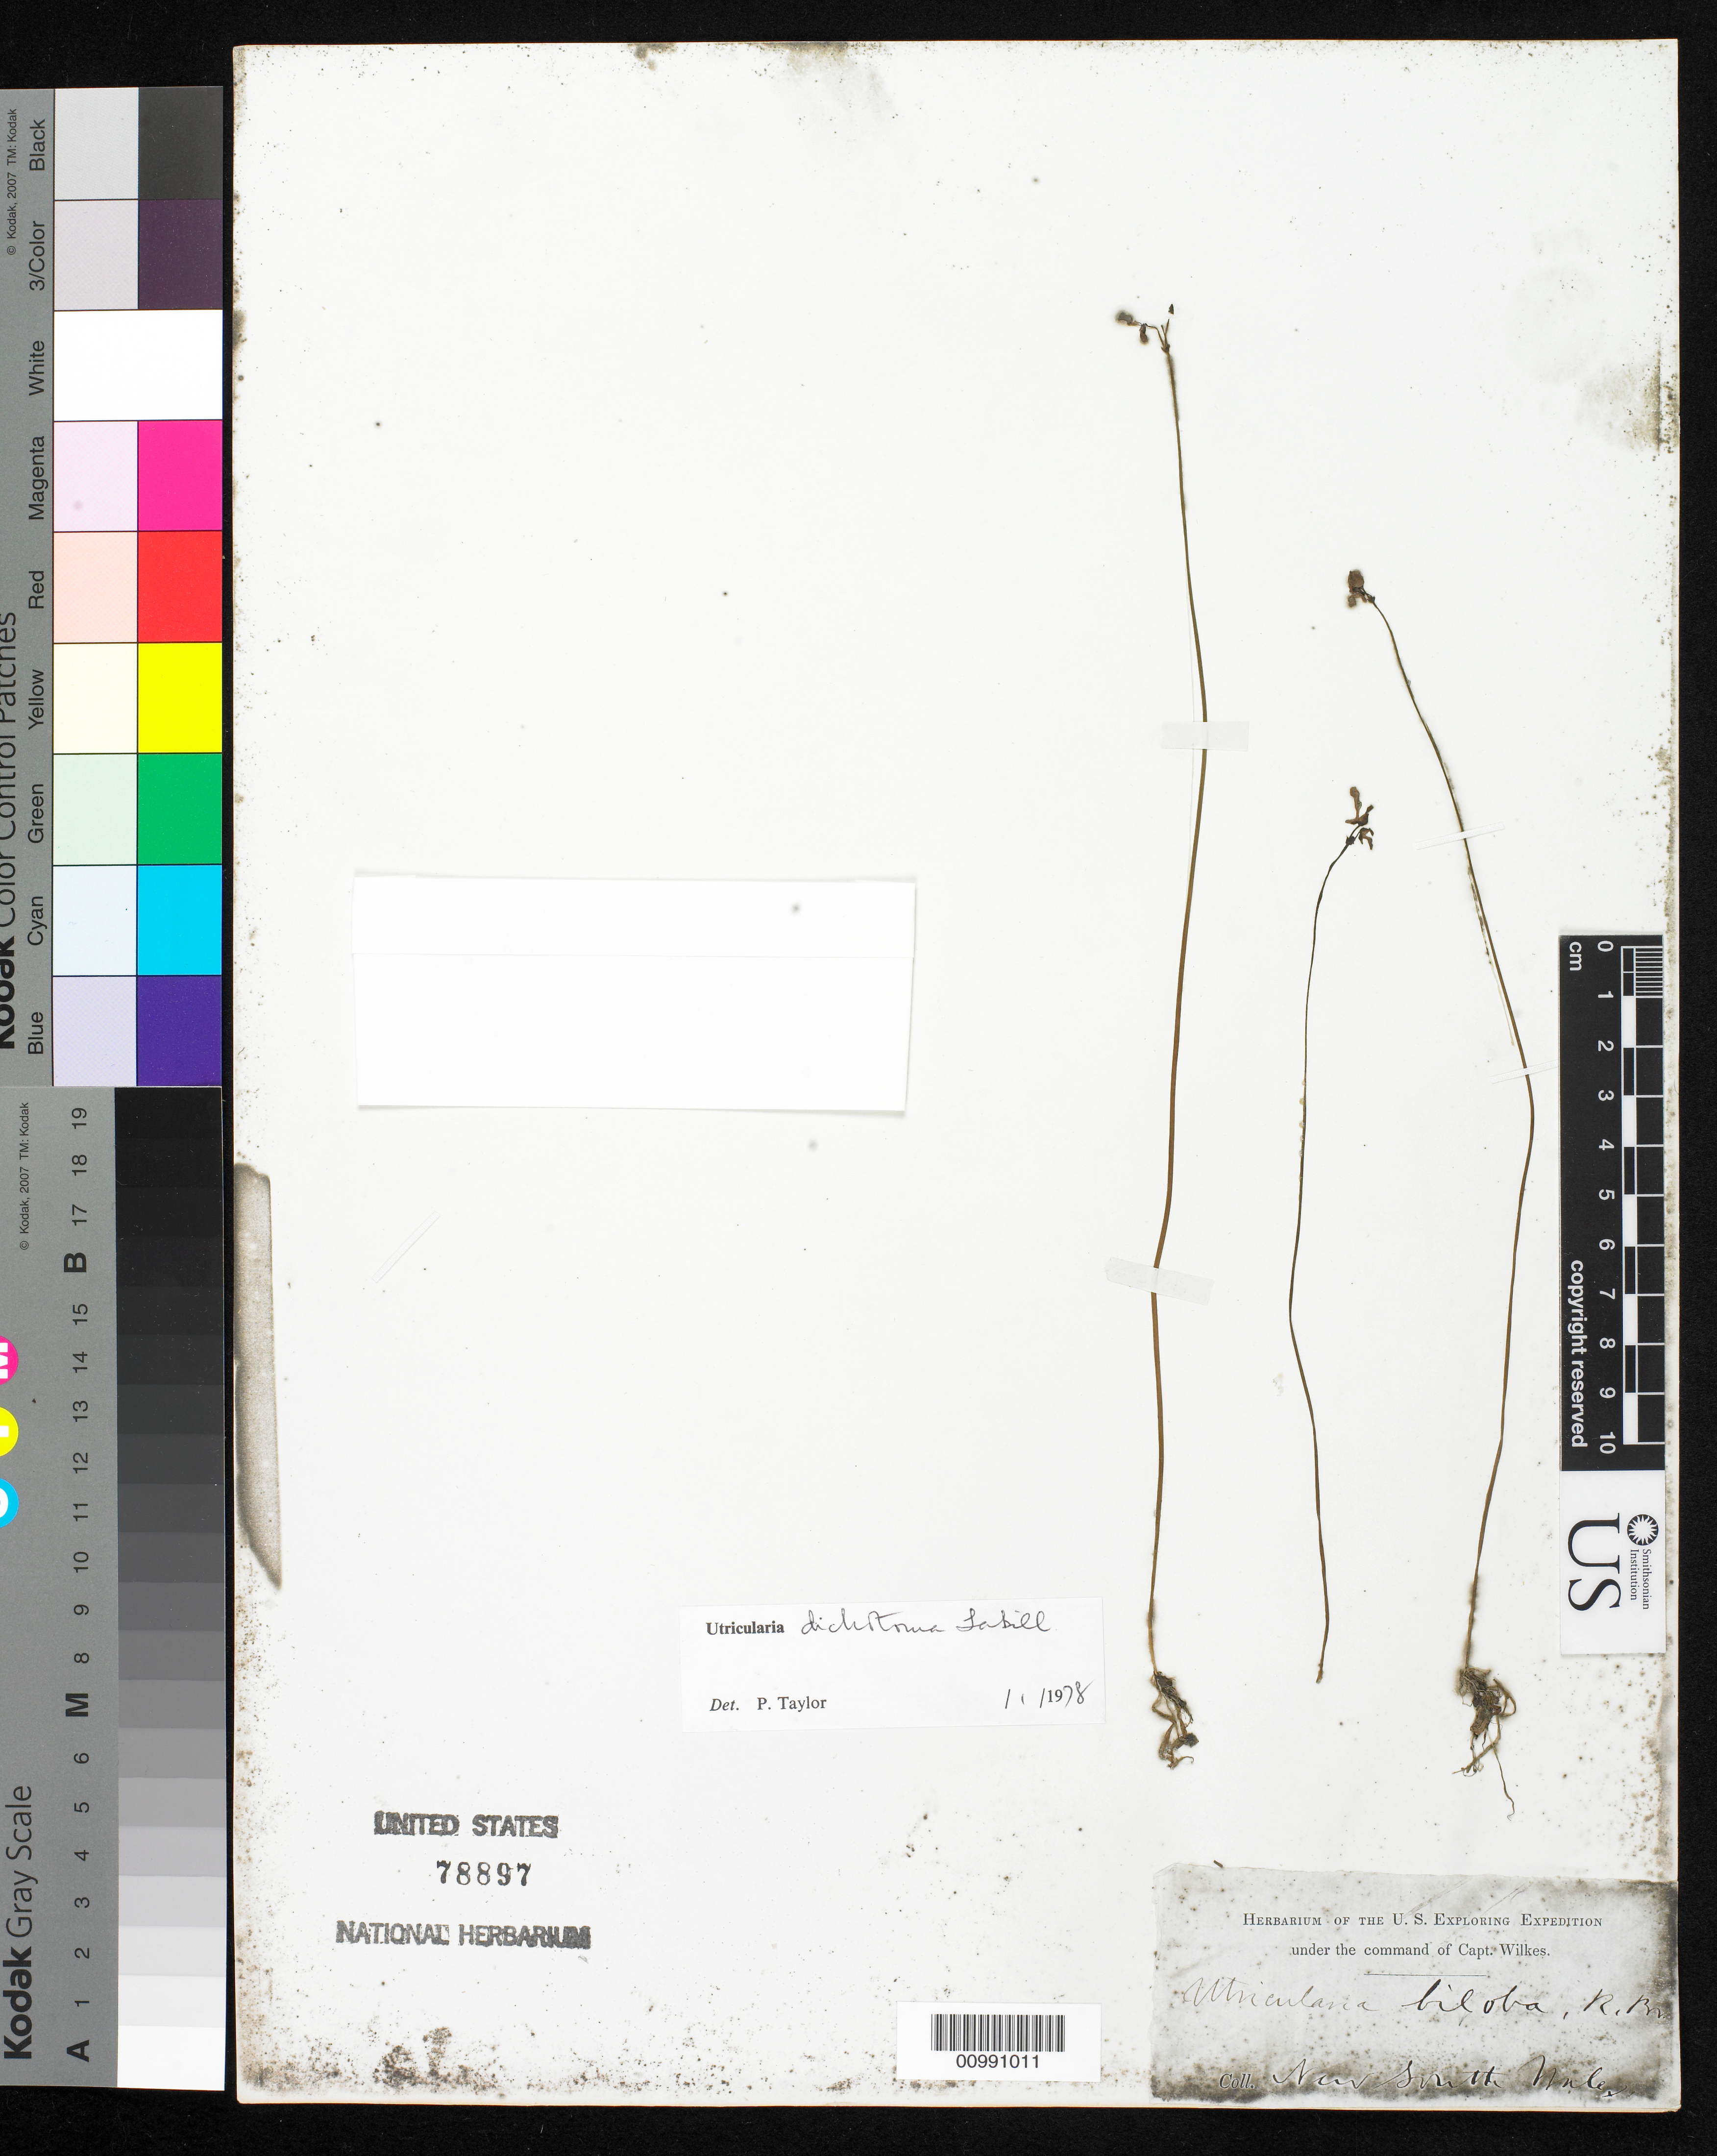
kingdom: Plantae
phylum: Tracheophyta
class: Magnoliopsida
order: Lamiales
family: Lentibulariaceae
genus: Utricularia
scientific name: Utricularia dichotoma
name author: Labill.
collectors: Wilkes Explor. Exped.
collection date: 1838/1842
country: Australia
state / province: New South Wales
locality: New South Wales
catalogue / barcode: US 78897